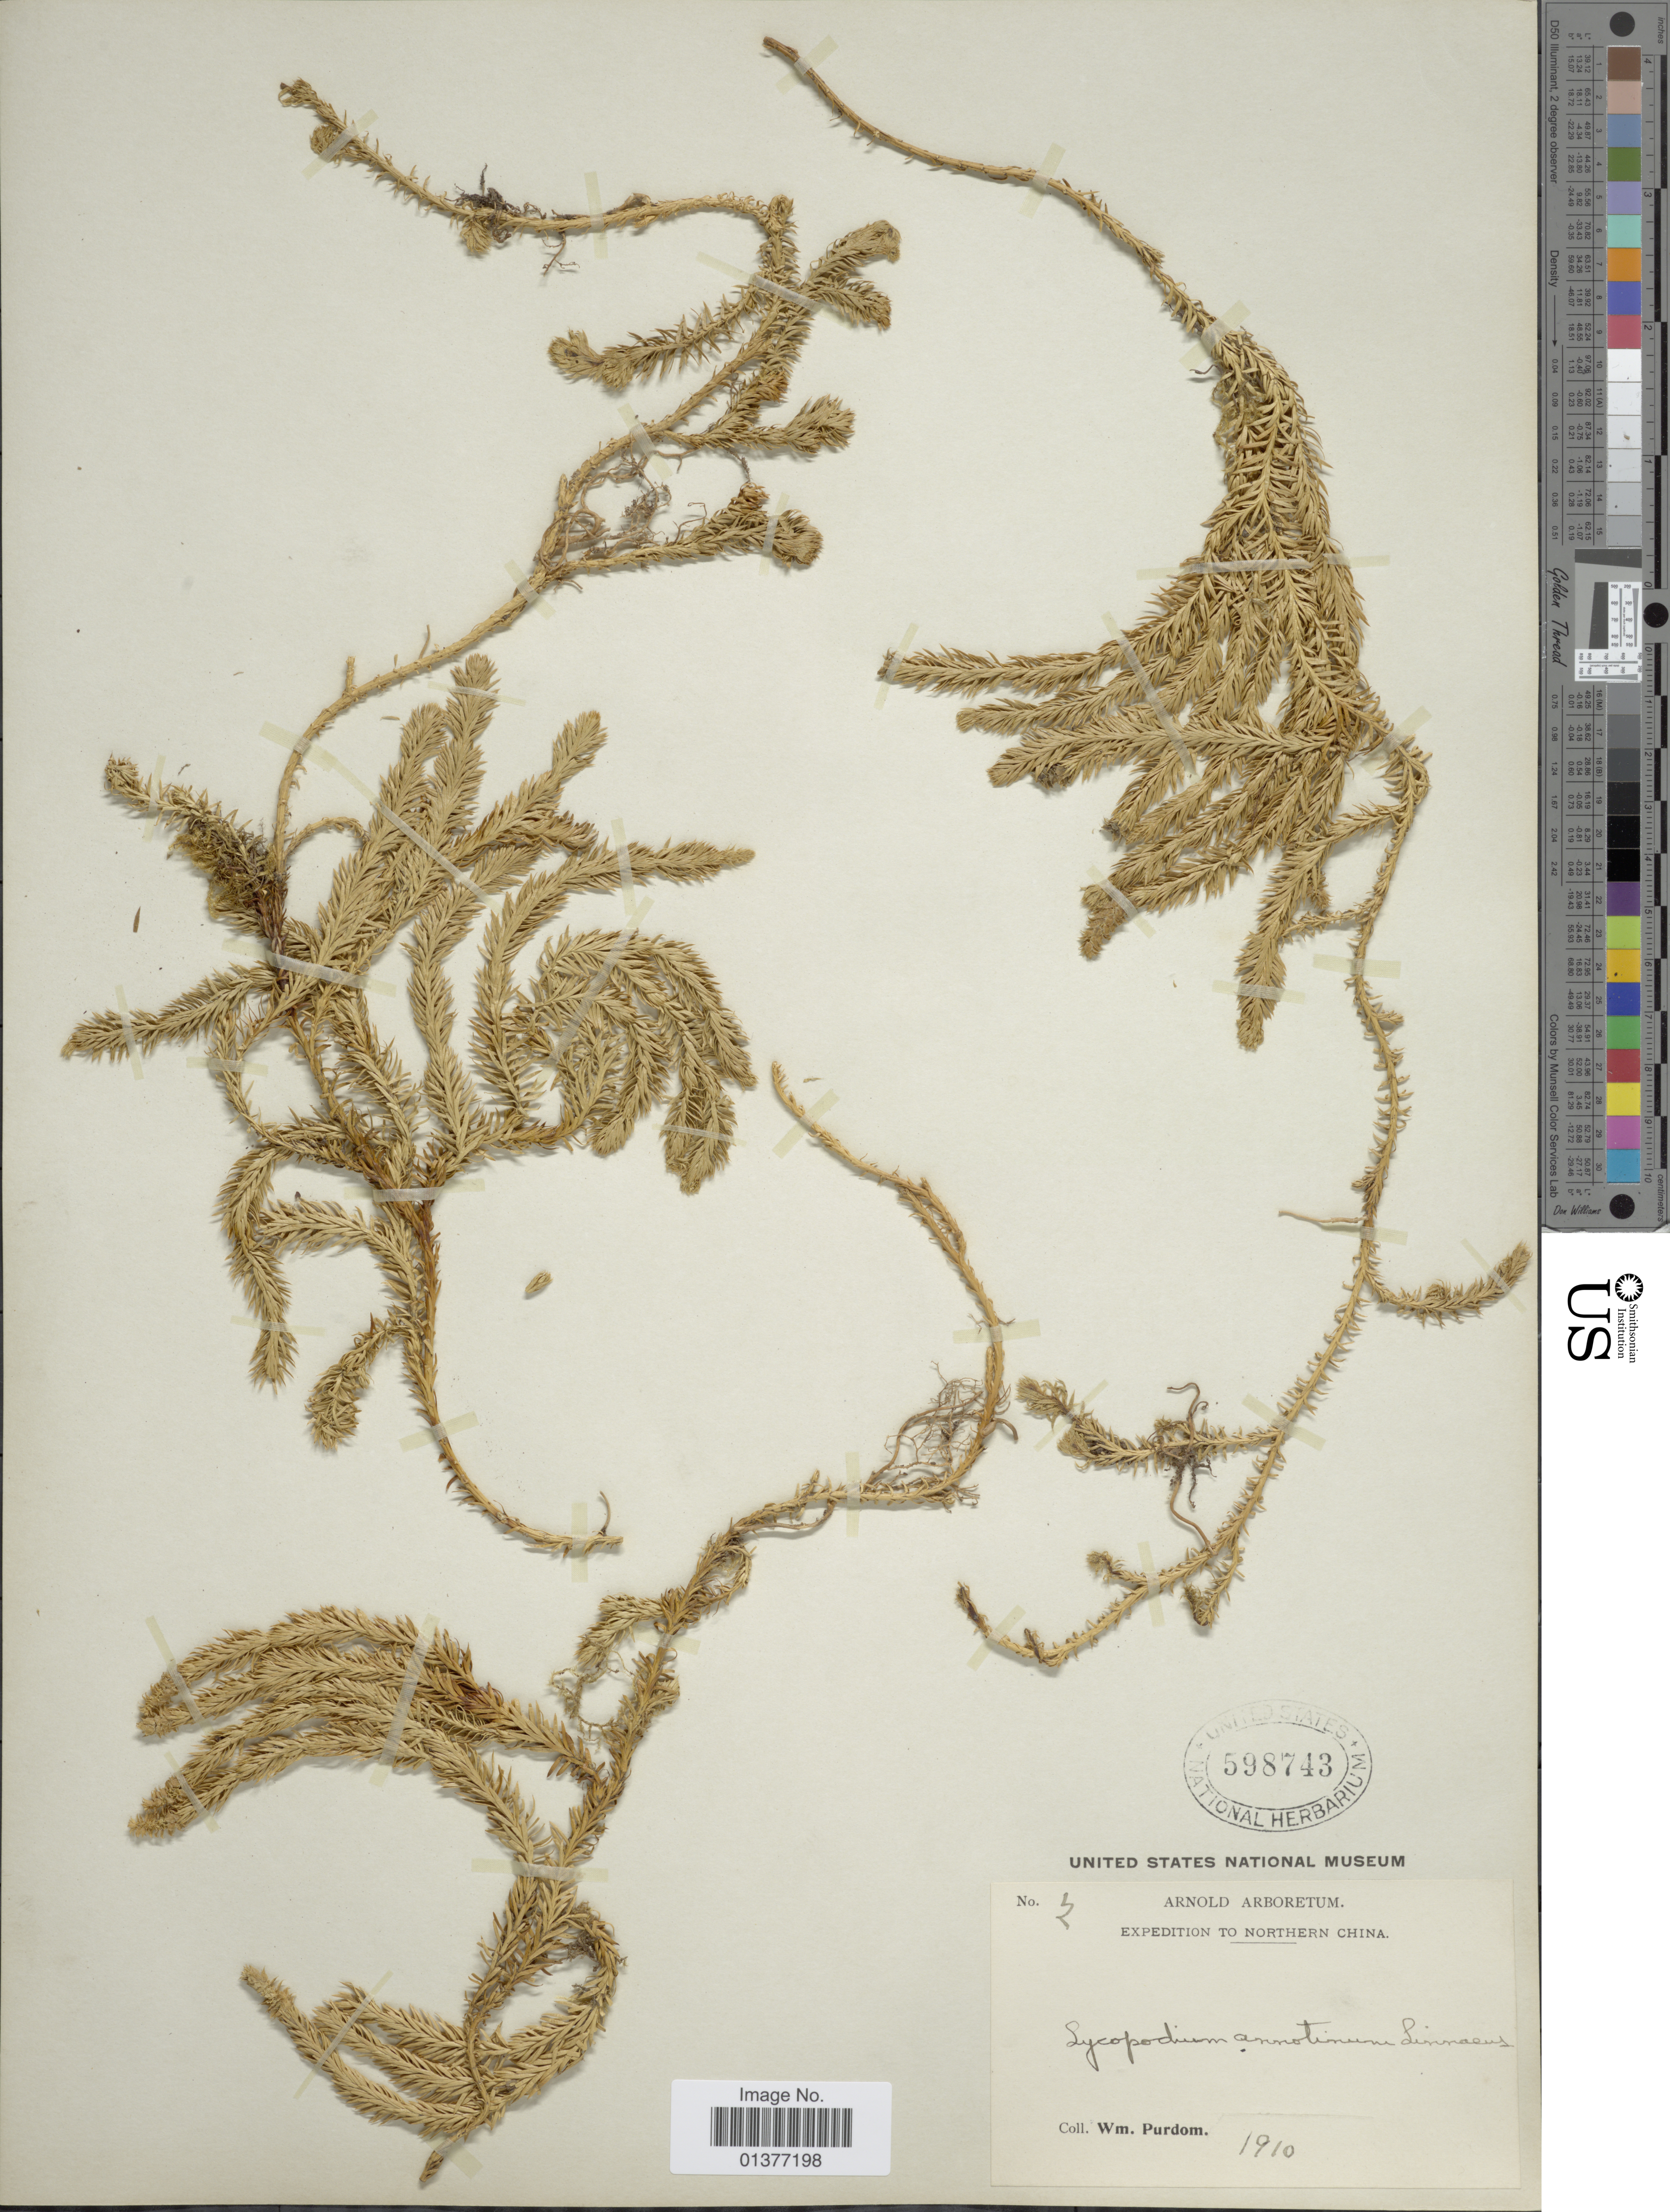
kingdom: Plantae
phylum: Tracheophyta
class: Lycopodiopsida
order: Lycopodiales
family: Lycopodiaceae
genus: Spinulum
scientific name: Spinulum annotinum subsp. annotinum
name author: (L.) A. Haines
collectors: W. Purdom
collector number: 2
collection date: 1910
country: China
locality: Northern China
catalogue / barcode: US 598743